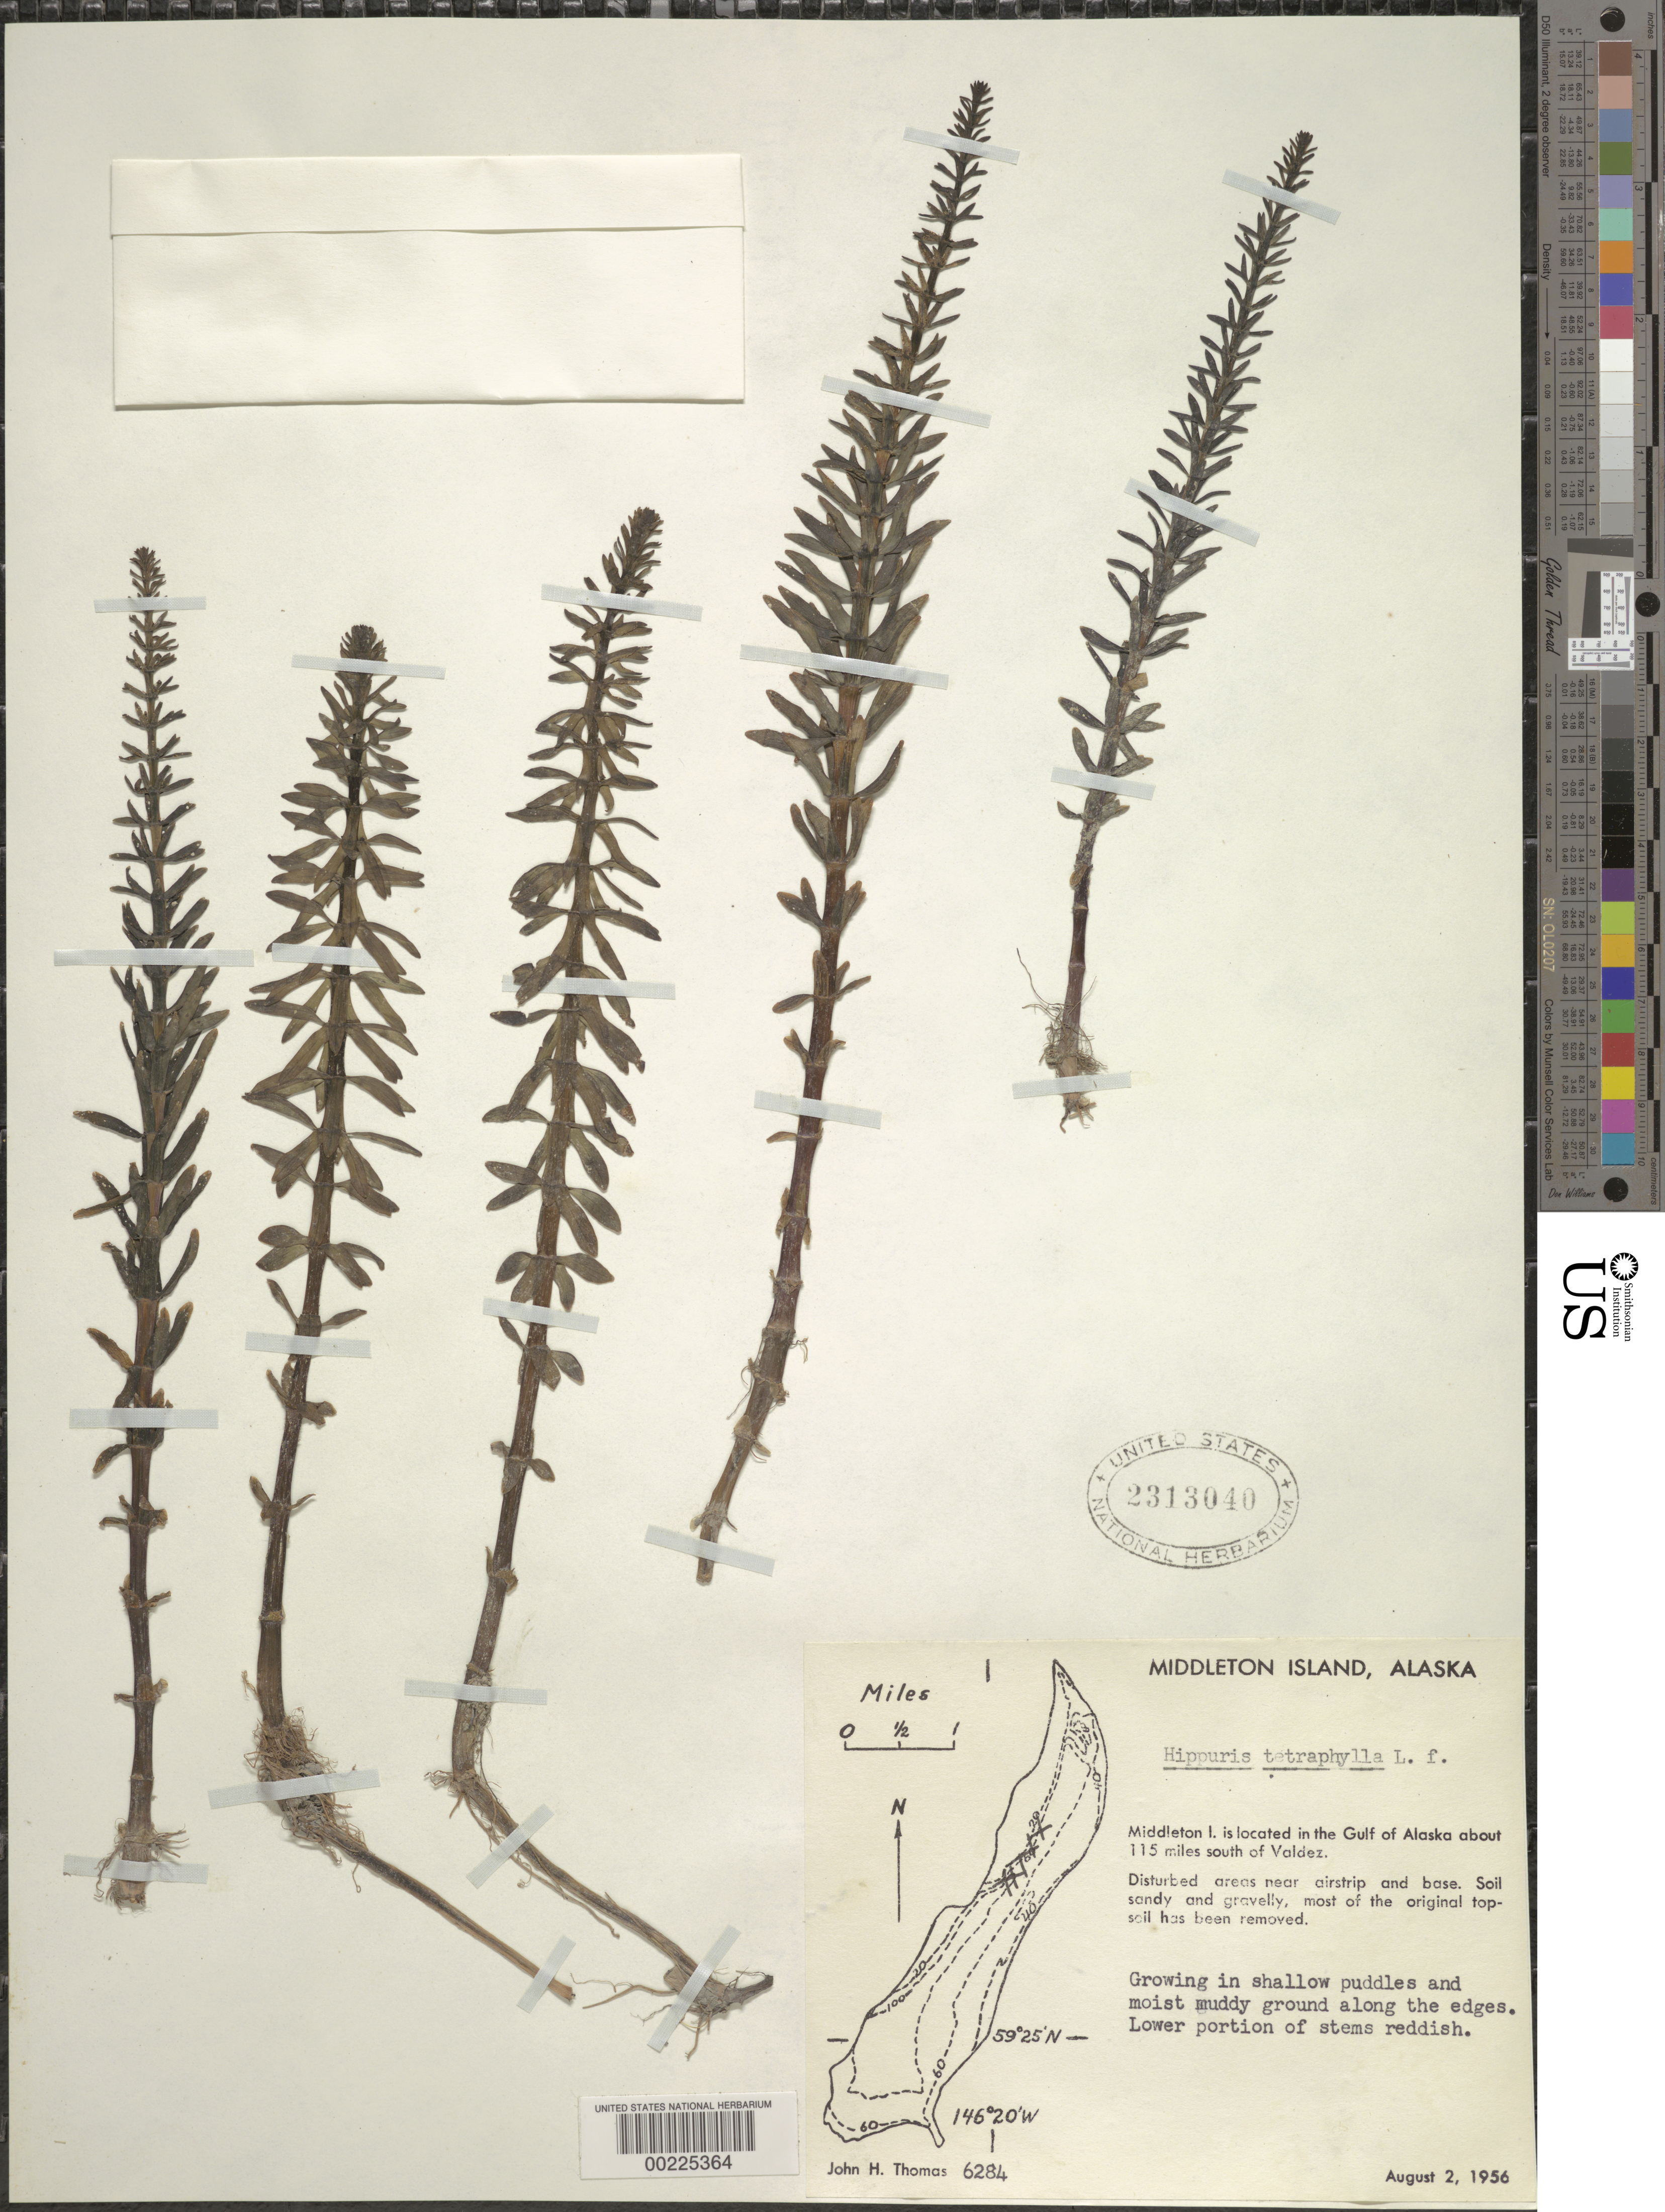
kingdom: Plantae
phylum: Tracheophyta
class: Magnoliopsida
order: Lamiales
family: Plantaginaceae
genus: Hippuris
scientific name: Hippuris tetraphylla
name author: L. f.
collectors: J. H. Thomas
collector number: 6284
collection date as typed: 02 Aug 1956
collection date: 1956-08-02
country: United States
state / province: Alaska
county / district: Valdez-cordova Census Area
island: Middleton Island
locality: Middleton island, located in gulf of alaska about 115 mi s of valdez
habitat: In shallow puddles and moist muddy ground along edges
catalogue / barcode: US 2313040